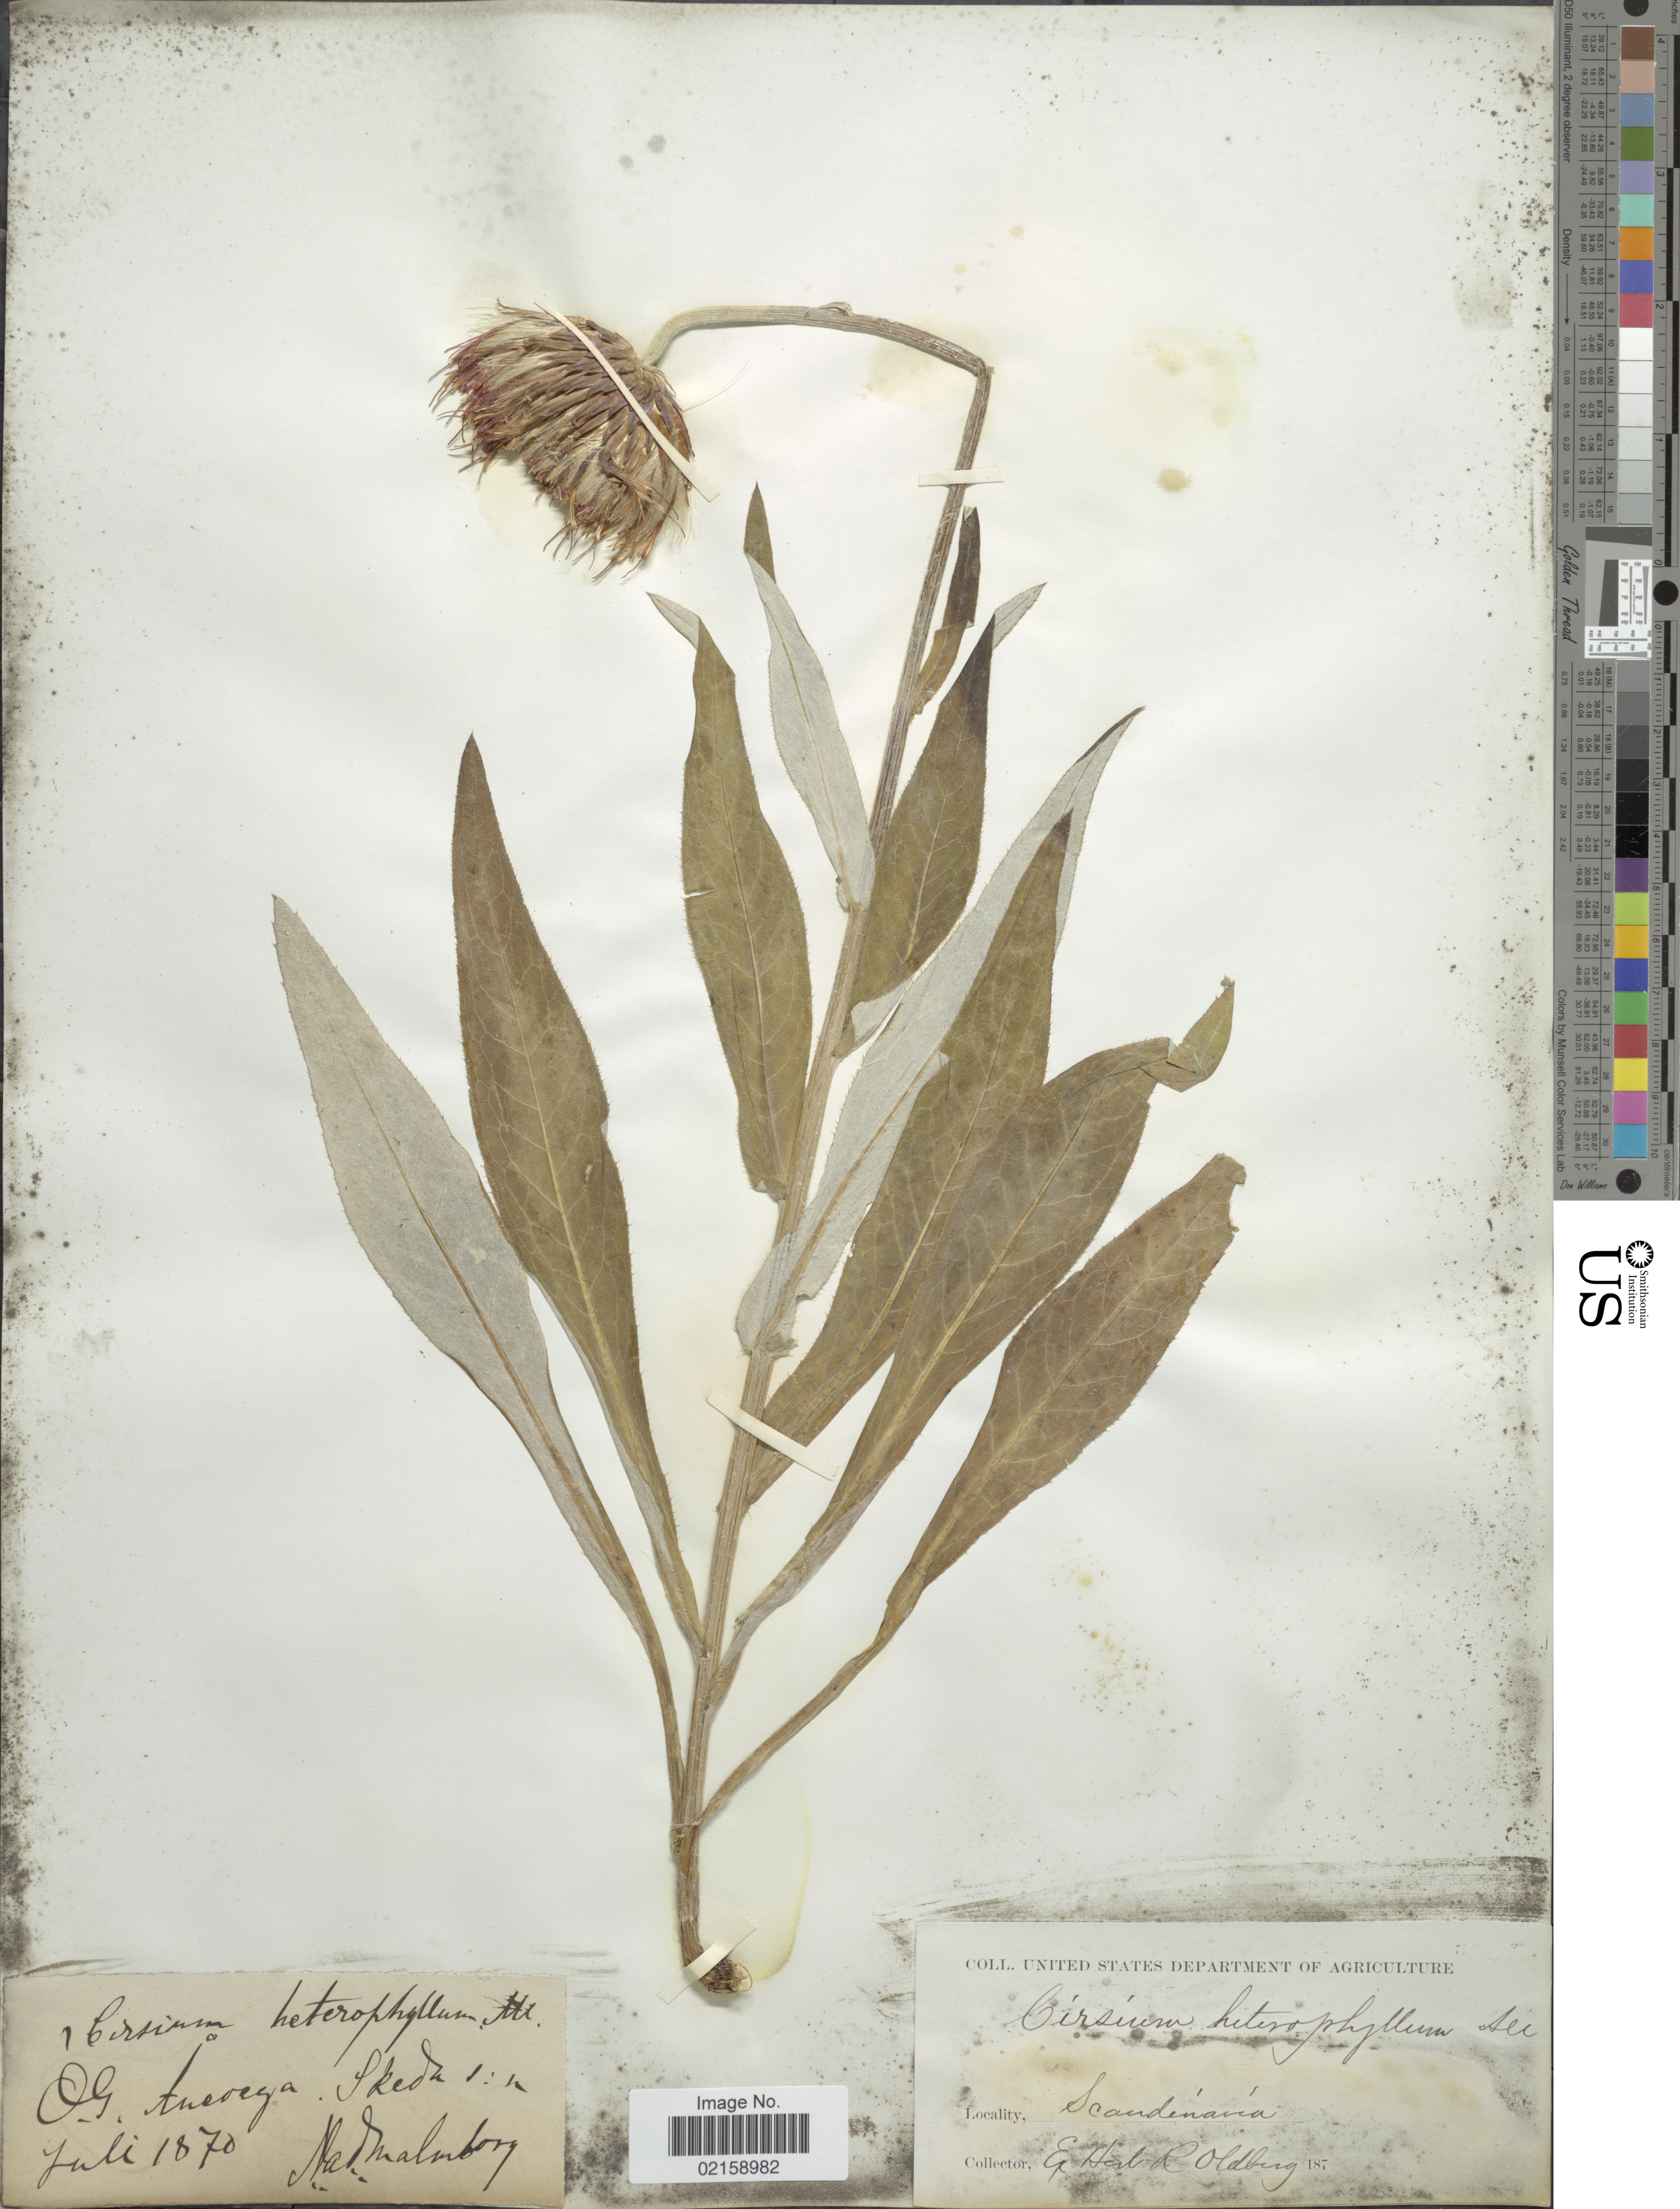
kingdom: Plantae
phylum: Tracheophyta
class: Magnoliopsida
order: Asterales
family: Asteraceae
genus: Cirsium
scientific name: Cirsium heterophyllum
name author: (L.) Hill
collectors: ex herb. R. Oldberg & Malmborg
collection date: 1870-07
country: Sweden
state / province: Östergötland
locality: O.G. Anevega [interpreted], Skeda s:n.